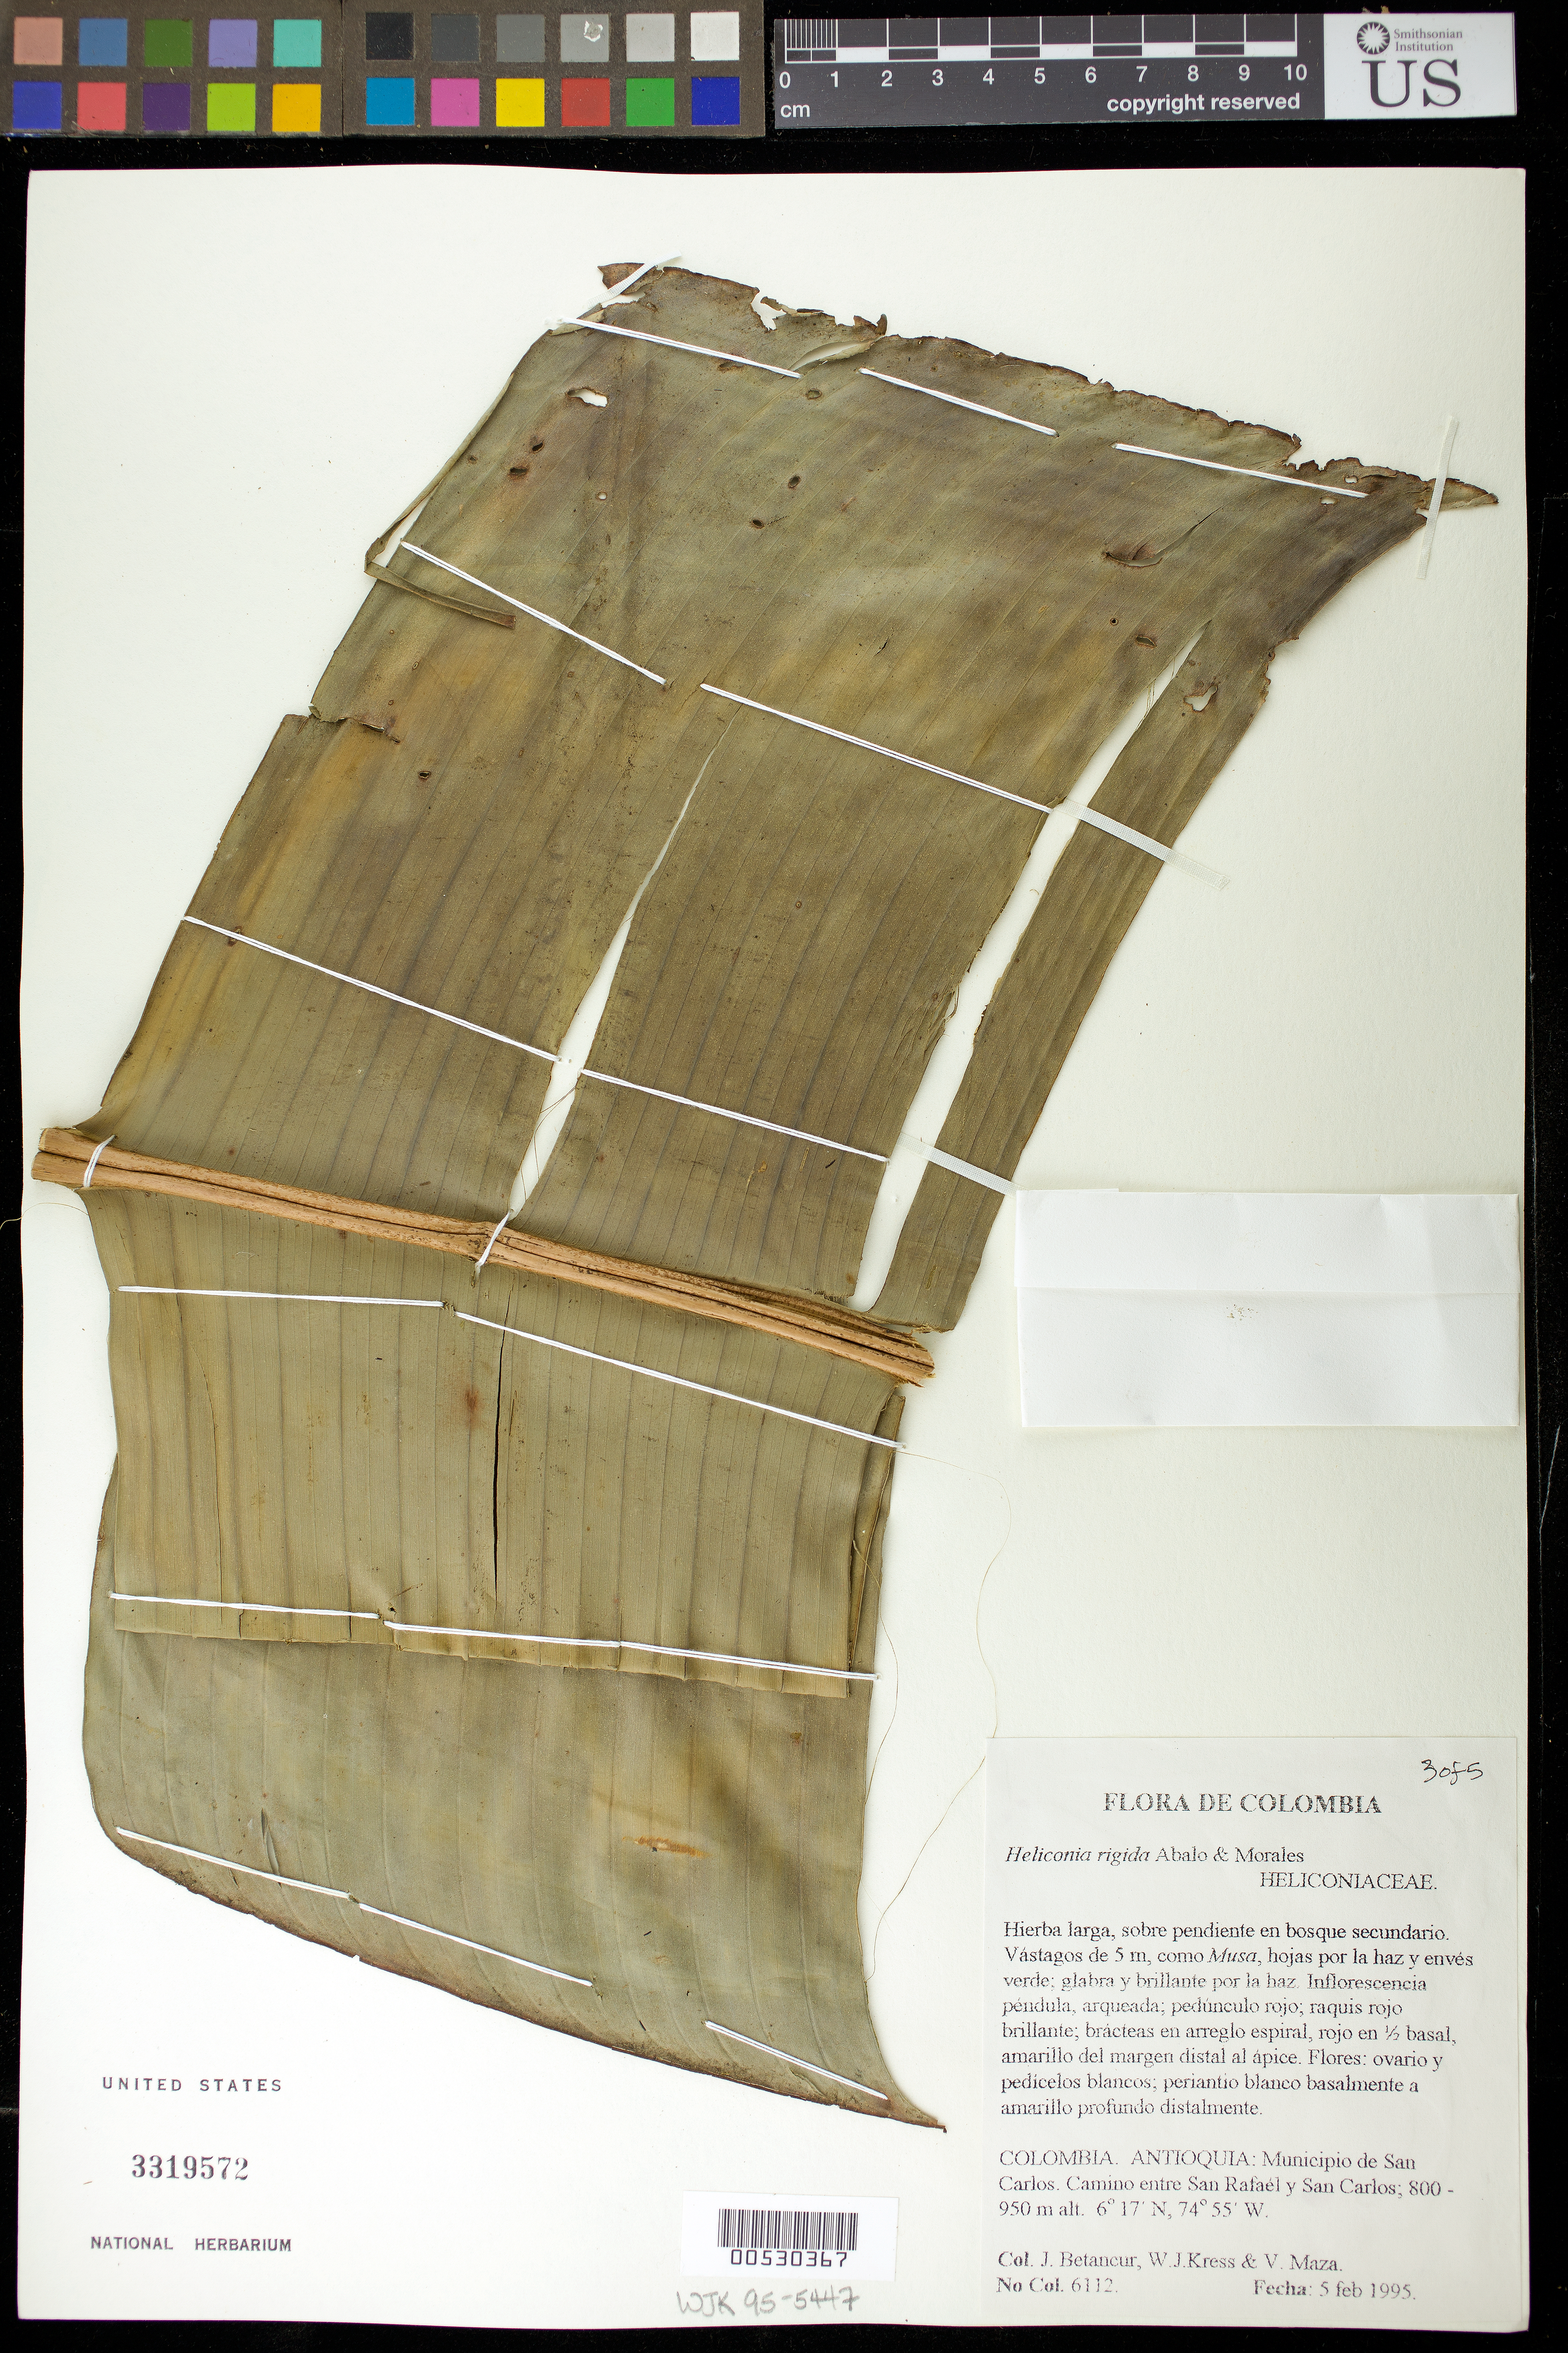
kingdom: Plantae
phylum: Tracheophyta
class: Liliopsida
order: Zingiberales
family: Heliconiaceae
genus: Heliconia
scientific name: Heliconia rigida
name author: Abalo & G. Morales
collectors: J. C. Betancur, W. J. Kress & V. Maza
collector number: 6112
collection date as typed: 05 Feb 1995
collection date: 1995-02-05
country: Colombia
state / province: Antioquia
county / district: San Carlos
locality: Road between San Rafael and San Carlos, km from San Rafael.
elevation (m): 800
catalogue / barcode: US 3319572